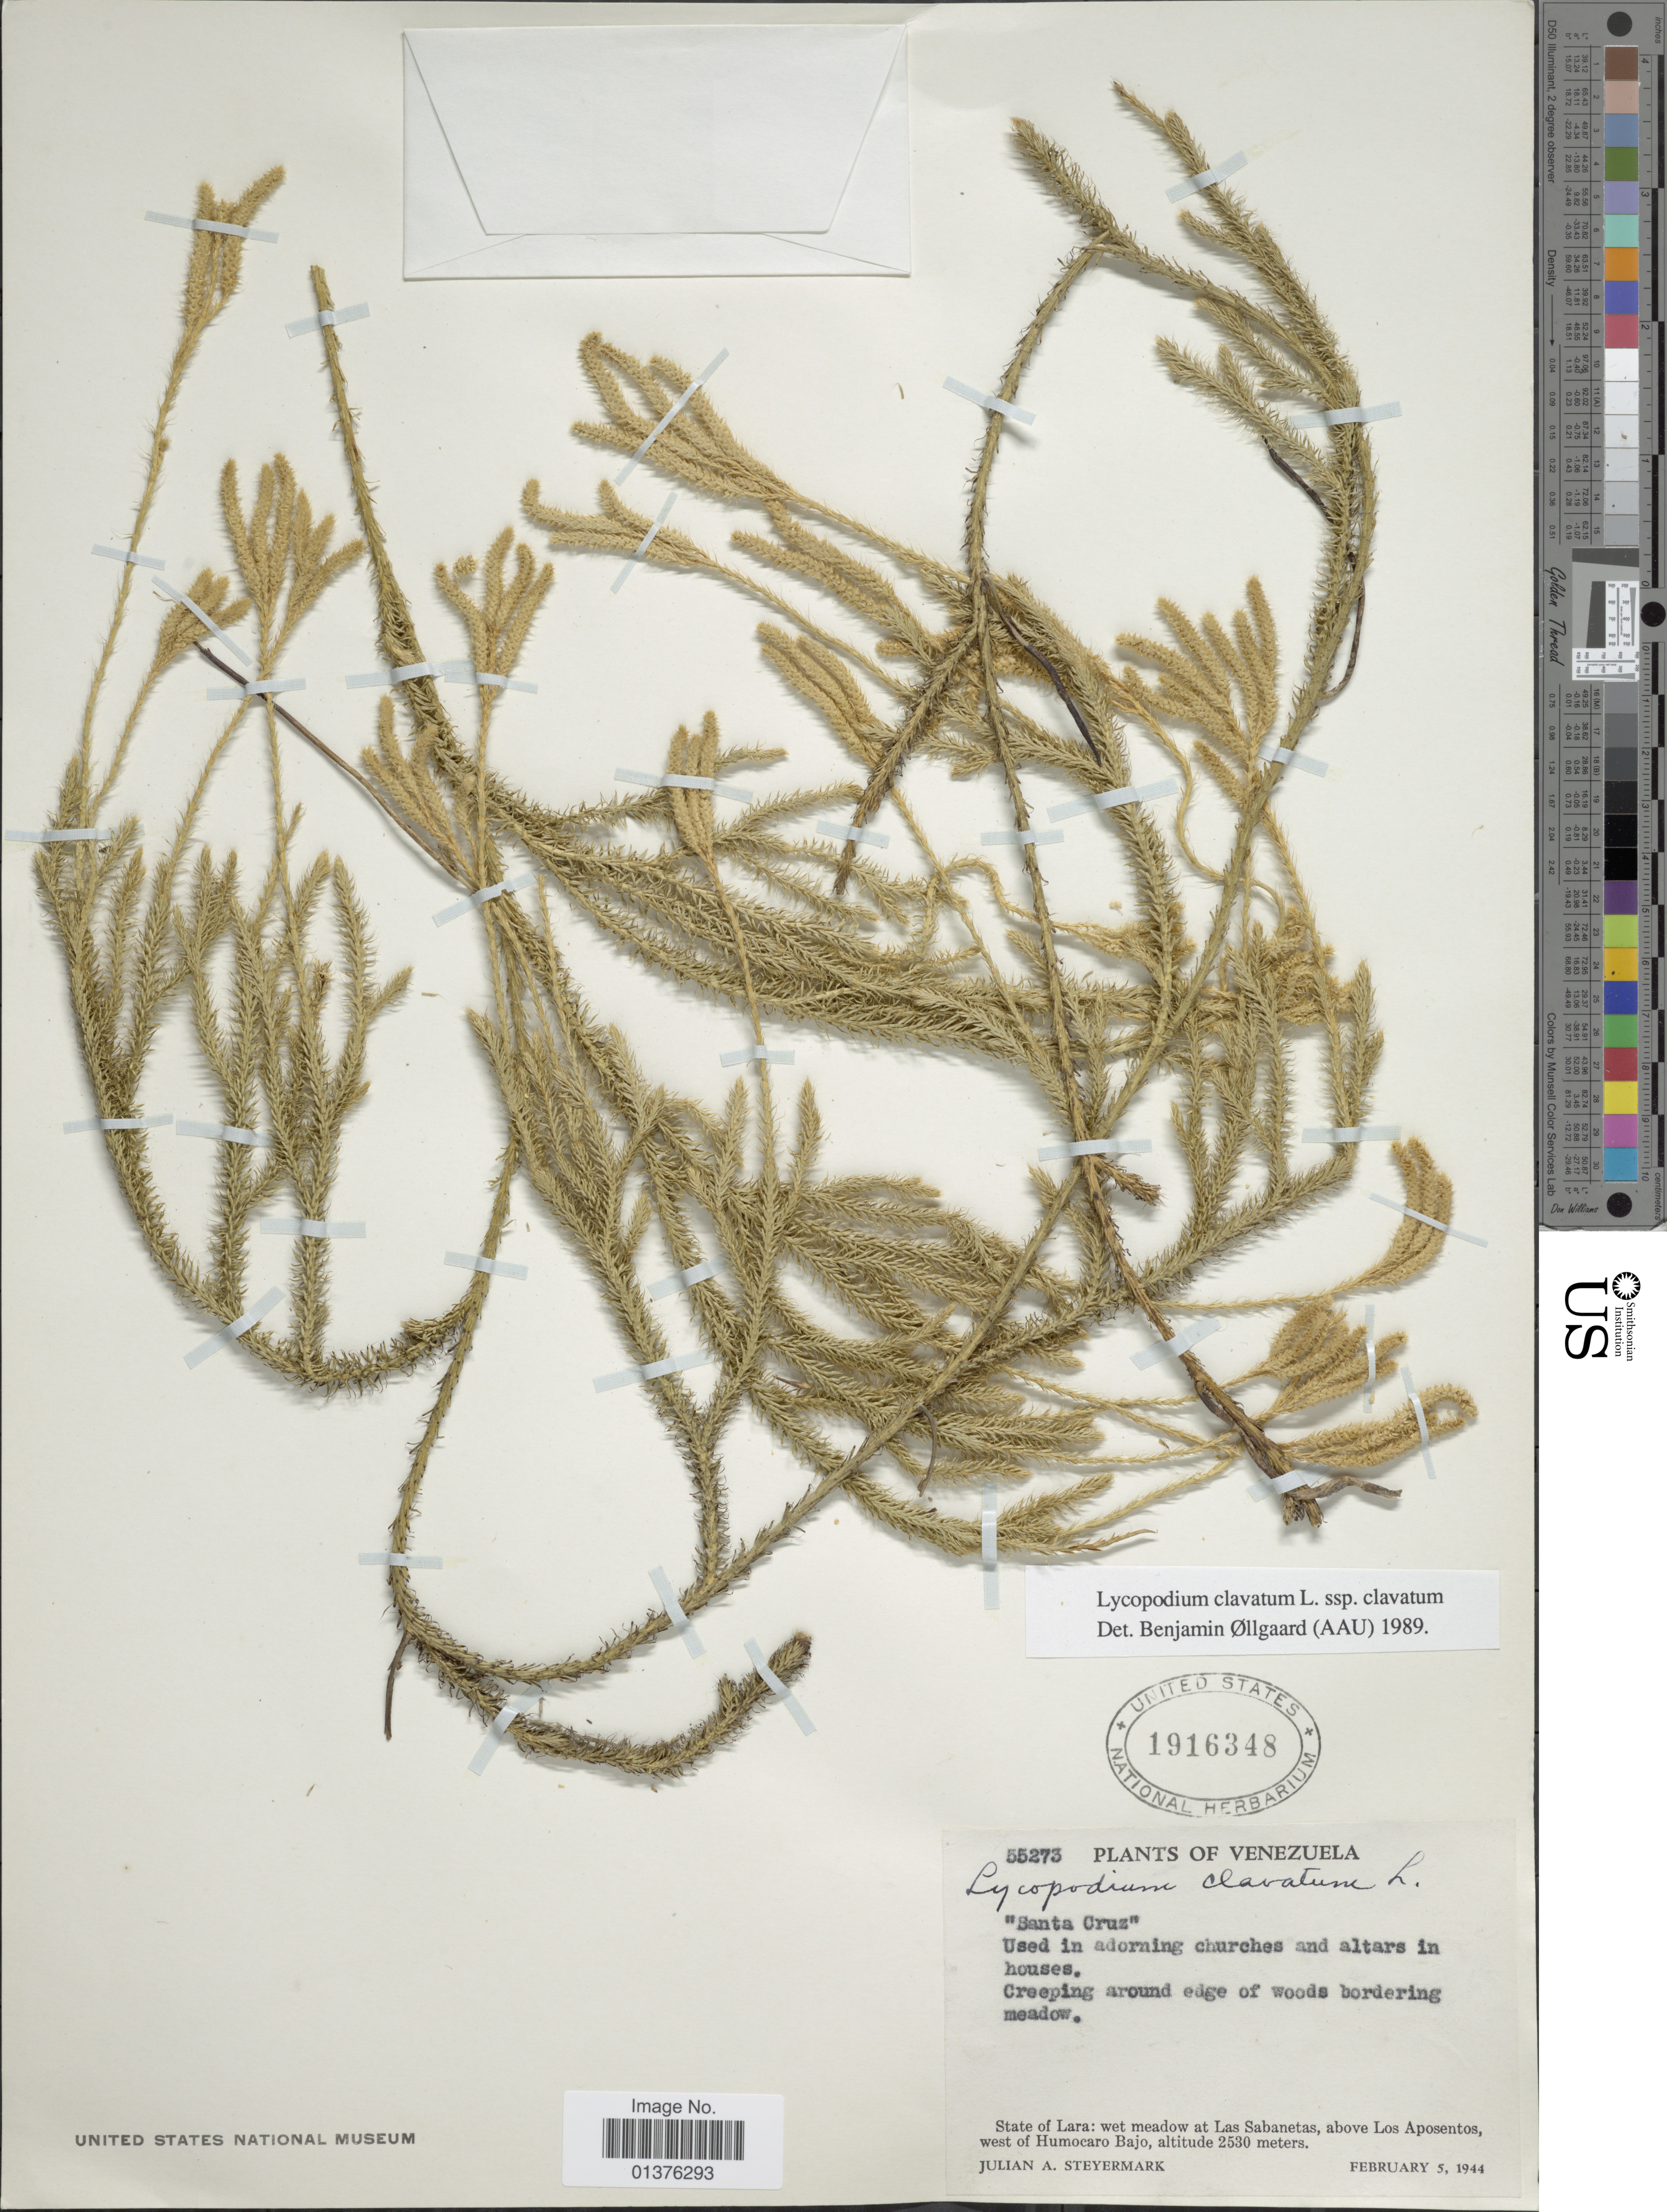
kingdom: Plantae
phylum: Tracheophyta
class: Lycopodiopsida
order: Lycopodiales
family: Lycopodiaceae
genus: Lycopodium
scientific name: Lycopodium clavatum subsp. clavatum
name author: L.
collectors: J. Steyermark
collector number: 55273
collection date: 1944-02-05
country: Venezuela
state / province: Lara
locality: Santa Cruz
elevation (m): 2530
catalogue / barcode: US 1916348